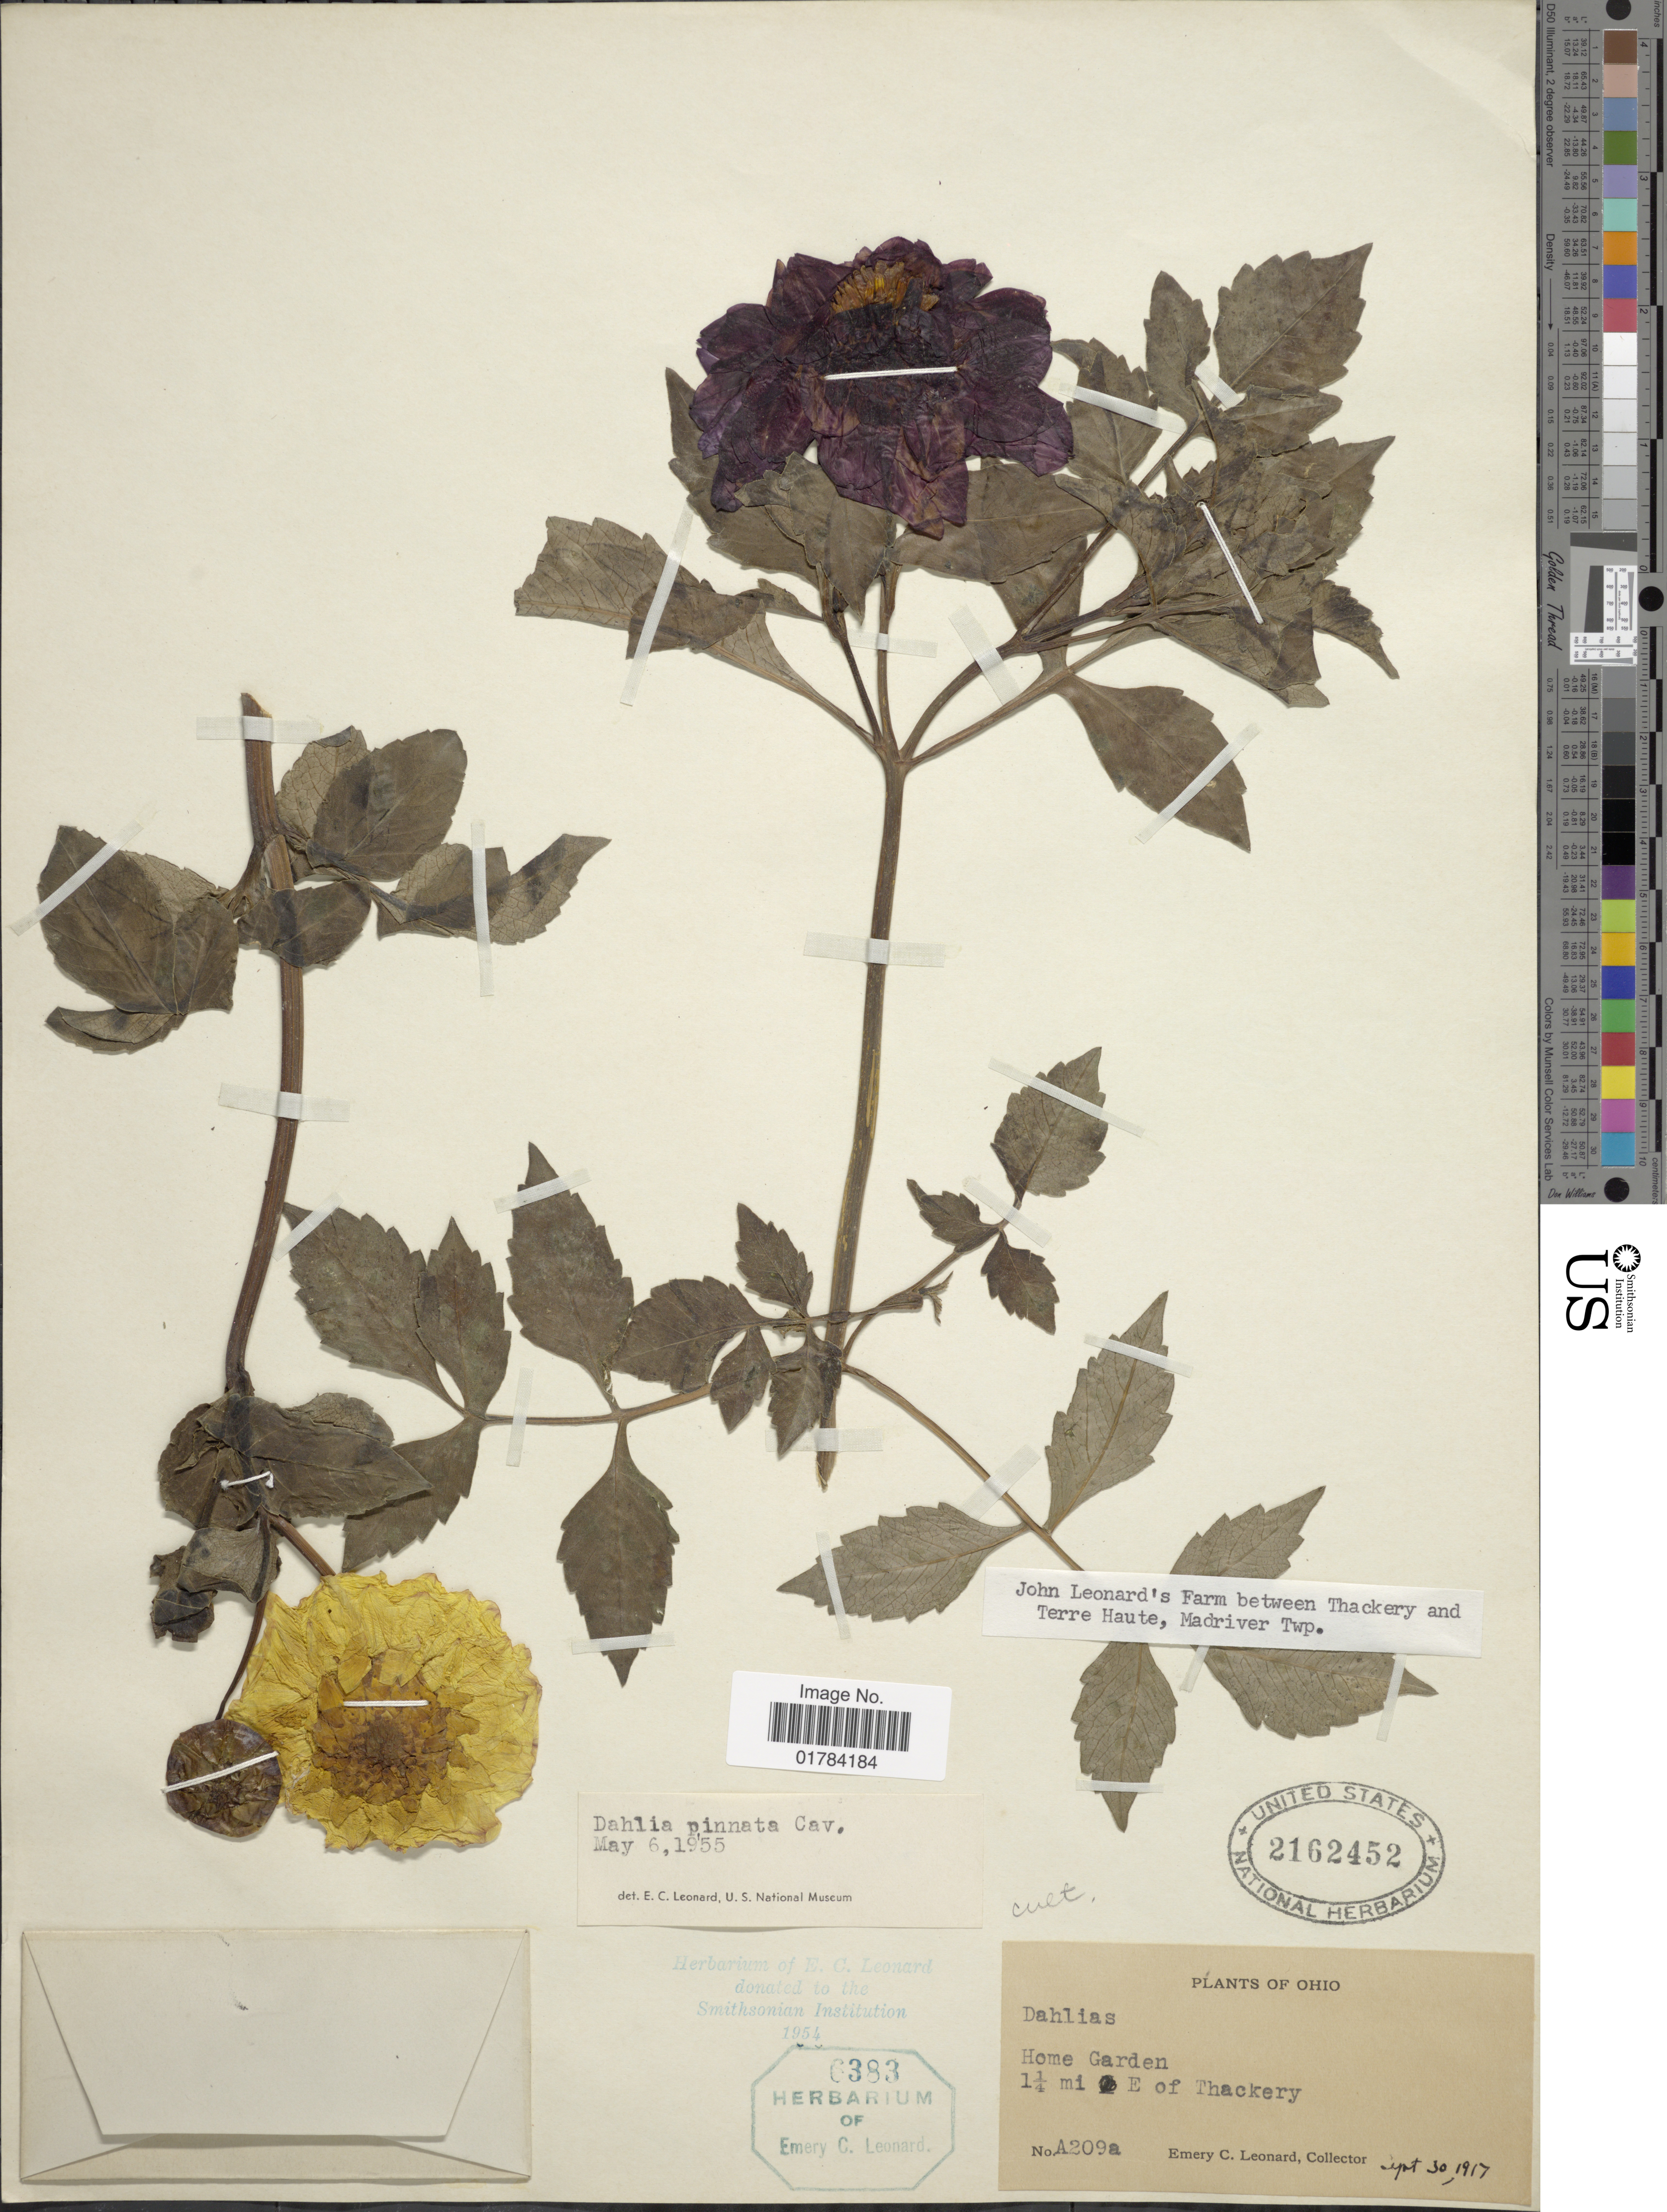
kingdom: Plantae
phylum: Tracheophyta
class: Magnoliopsida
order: Asterales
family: Asteraceae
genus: Dahlia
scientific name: Dahlia pinnata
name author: Cav.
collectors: E. C. Leonard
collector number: A209a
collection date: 1917-09-30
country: United States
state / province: Ohio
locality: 1¼ mi E of Thackery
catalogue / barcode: US 2162452